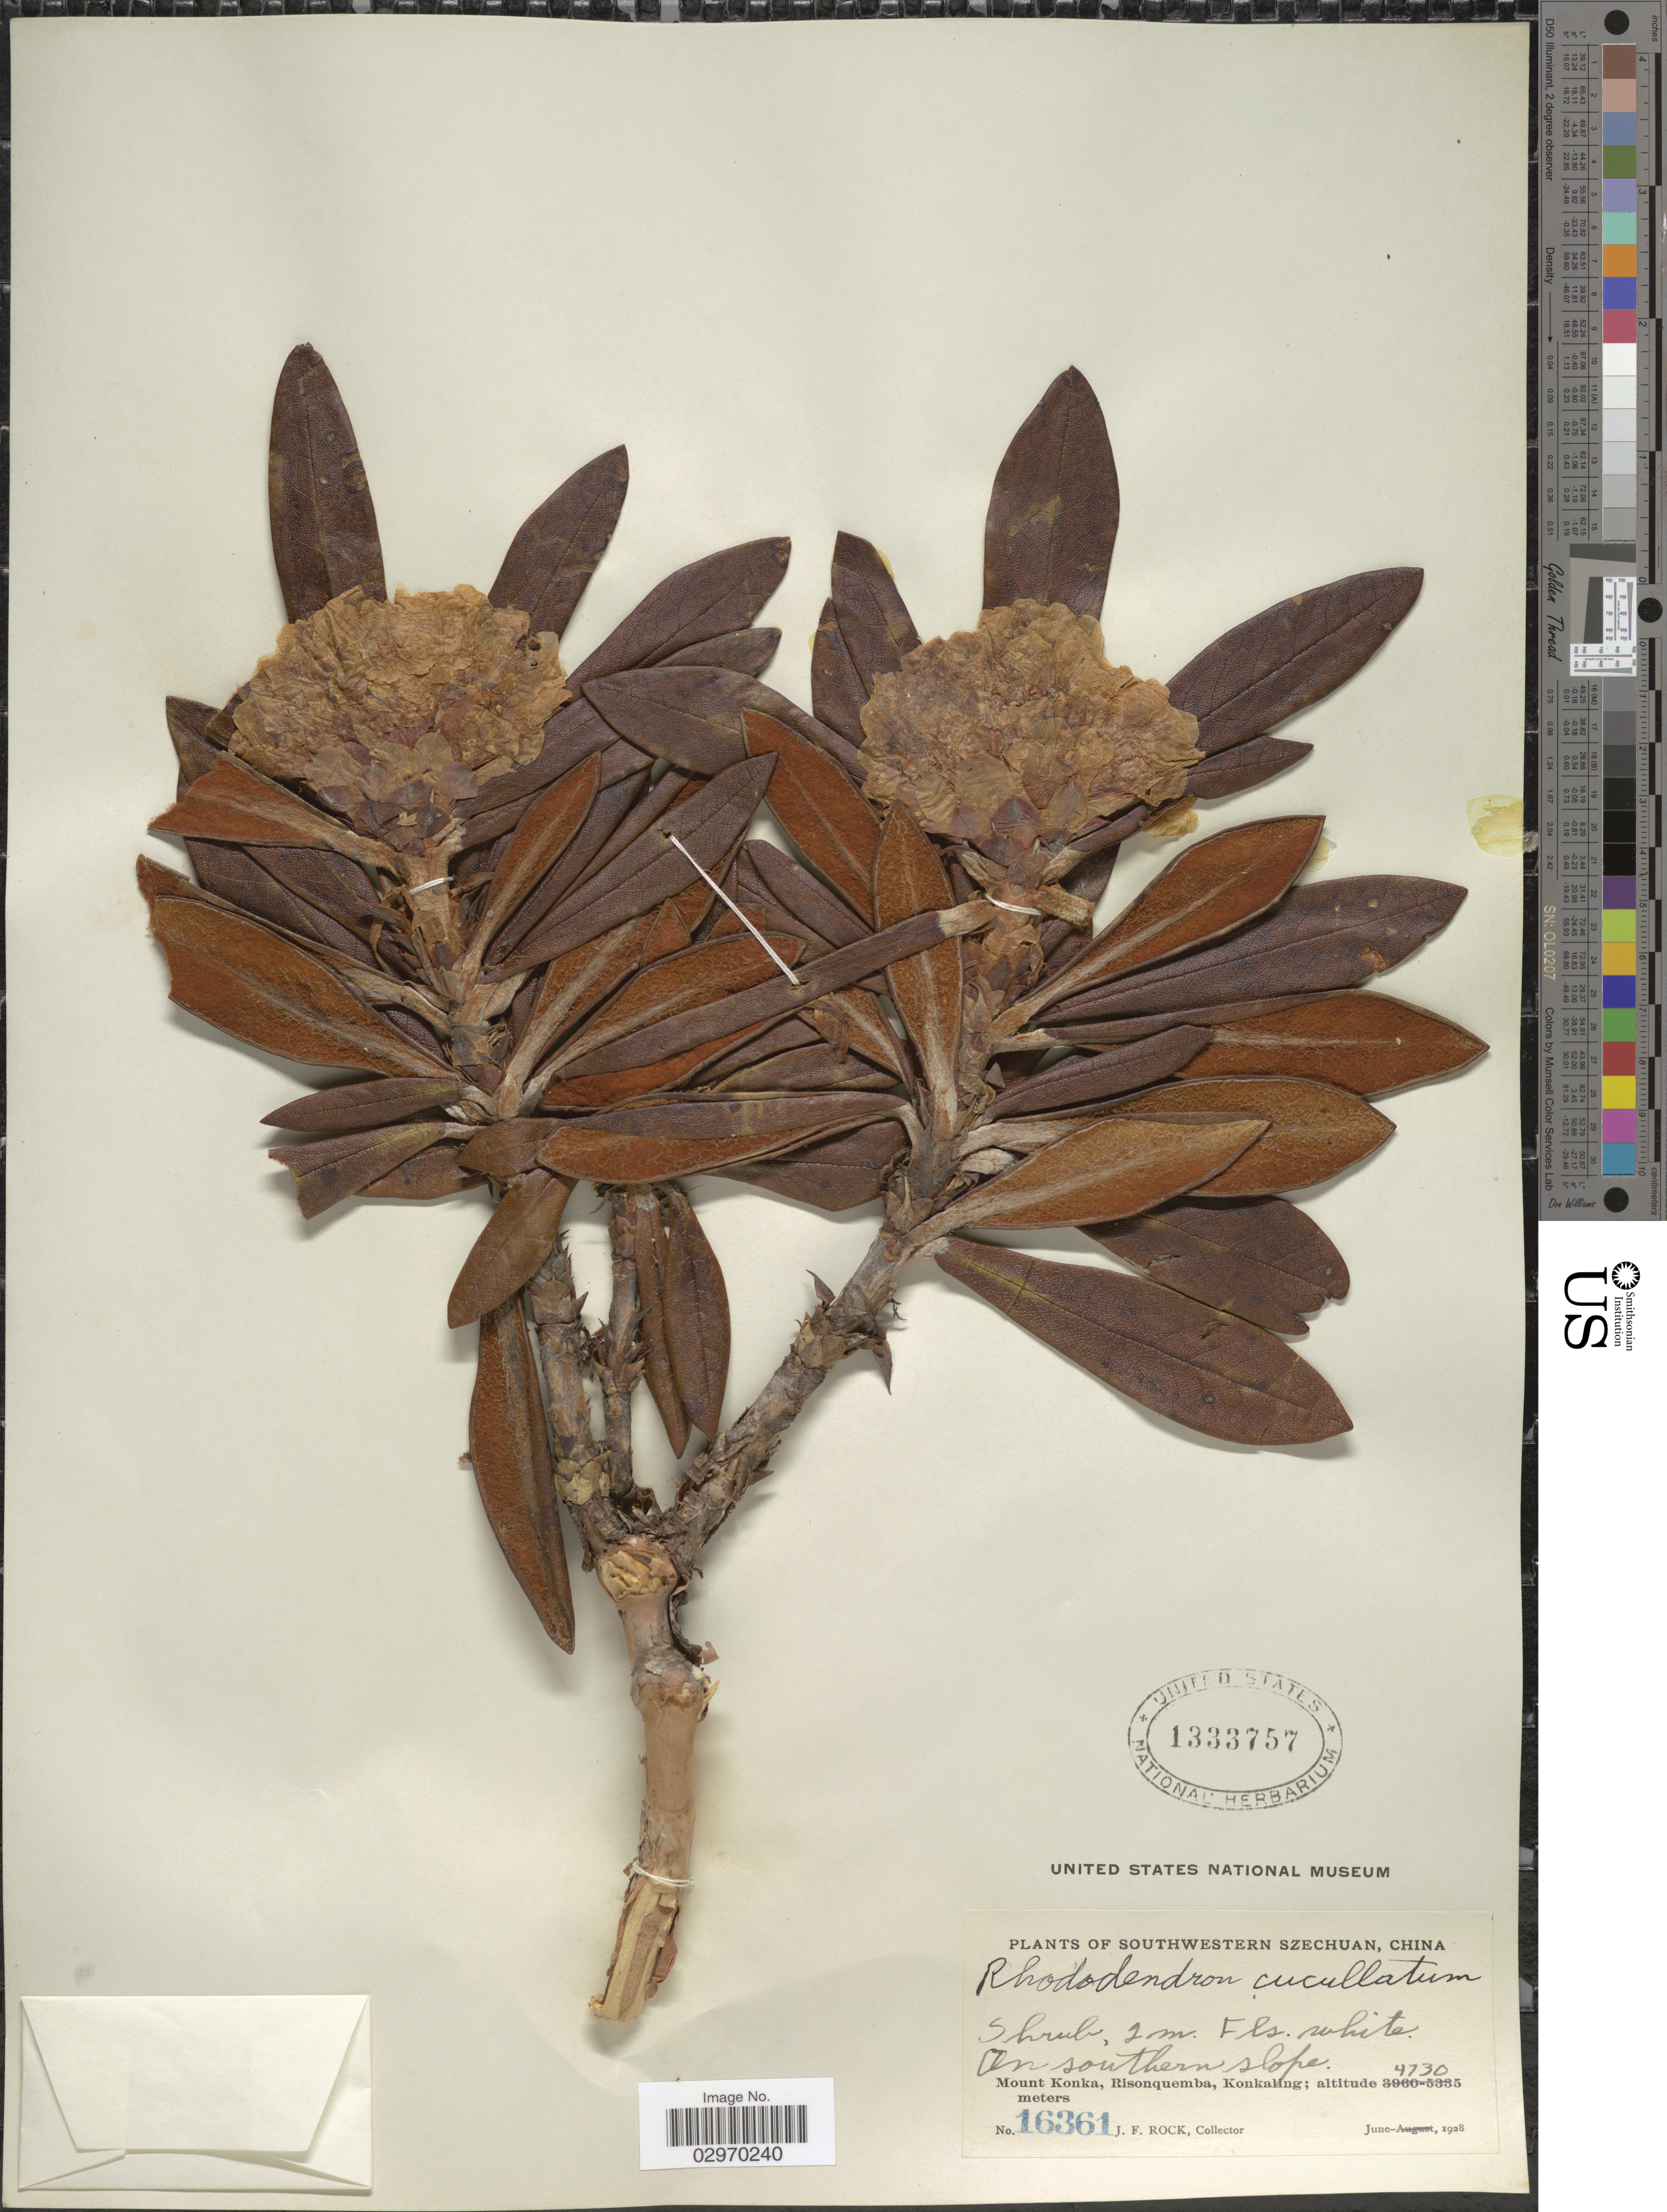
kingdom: Plantae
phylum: Tracheophyta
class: Magnoliopsida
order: Ericales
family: Ericaceae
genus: Rhododendron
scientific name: Rhododendron cucullatum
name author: Hand.-Mazz.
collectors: J. Rock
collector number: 16361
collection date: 1928-06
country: China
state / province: Sichuan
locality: Southwestern Szechuan. On southern slope. Mount Konka, Risonquemba, Konkaling.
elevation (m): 4730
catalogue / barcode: US 1333757